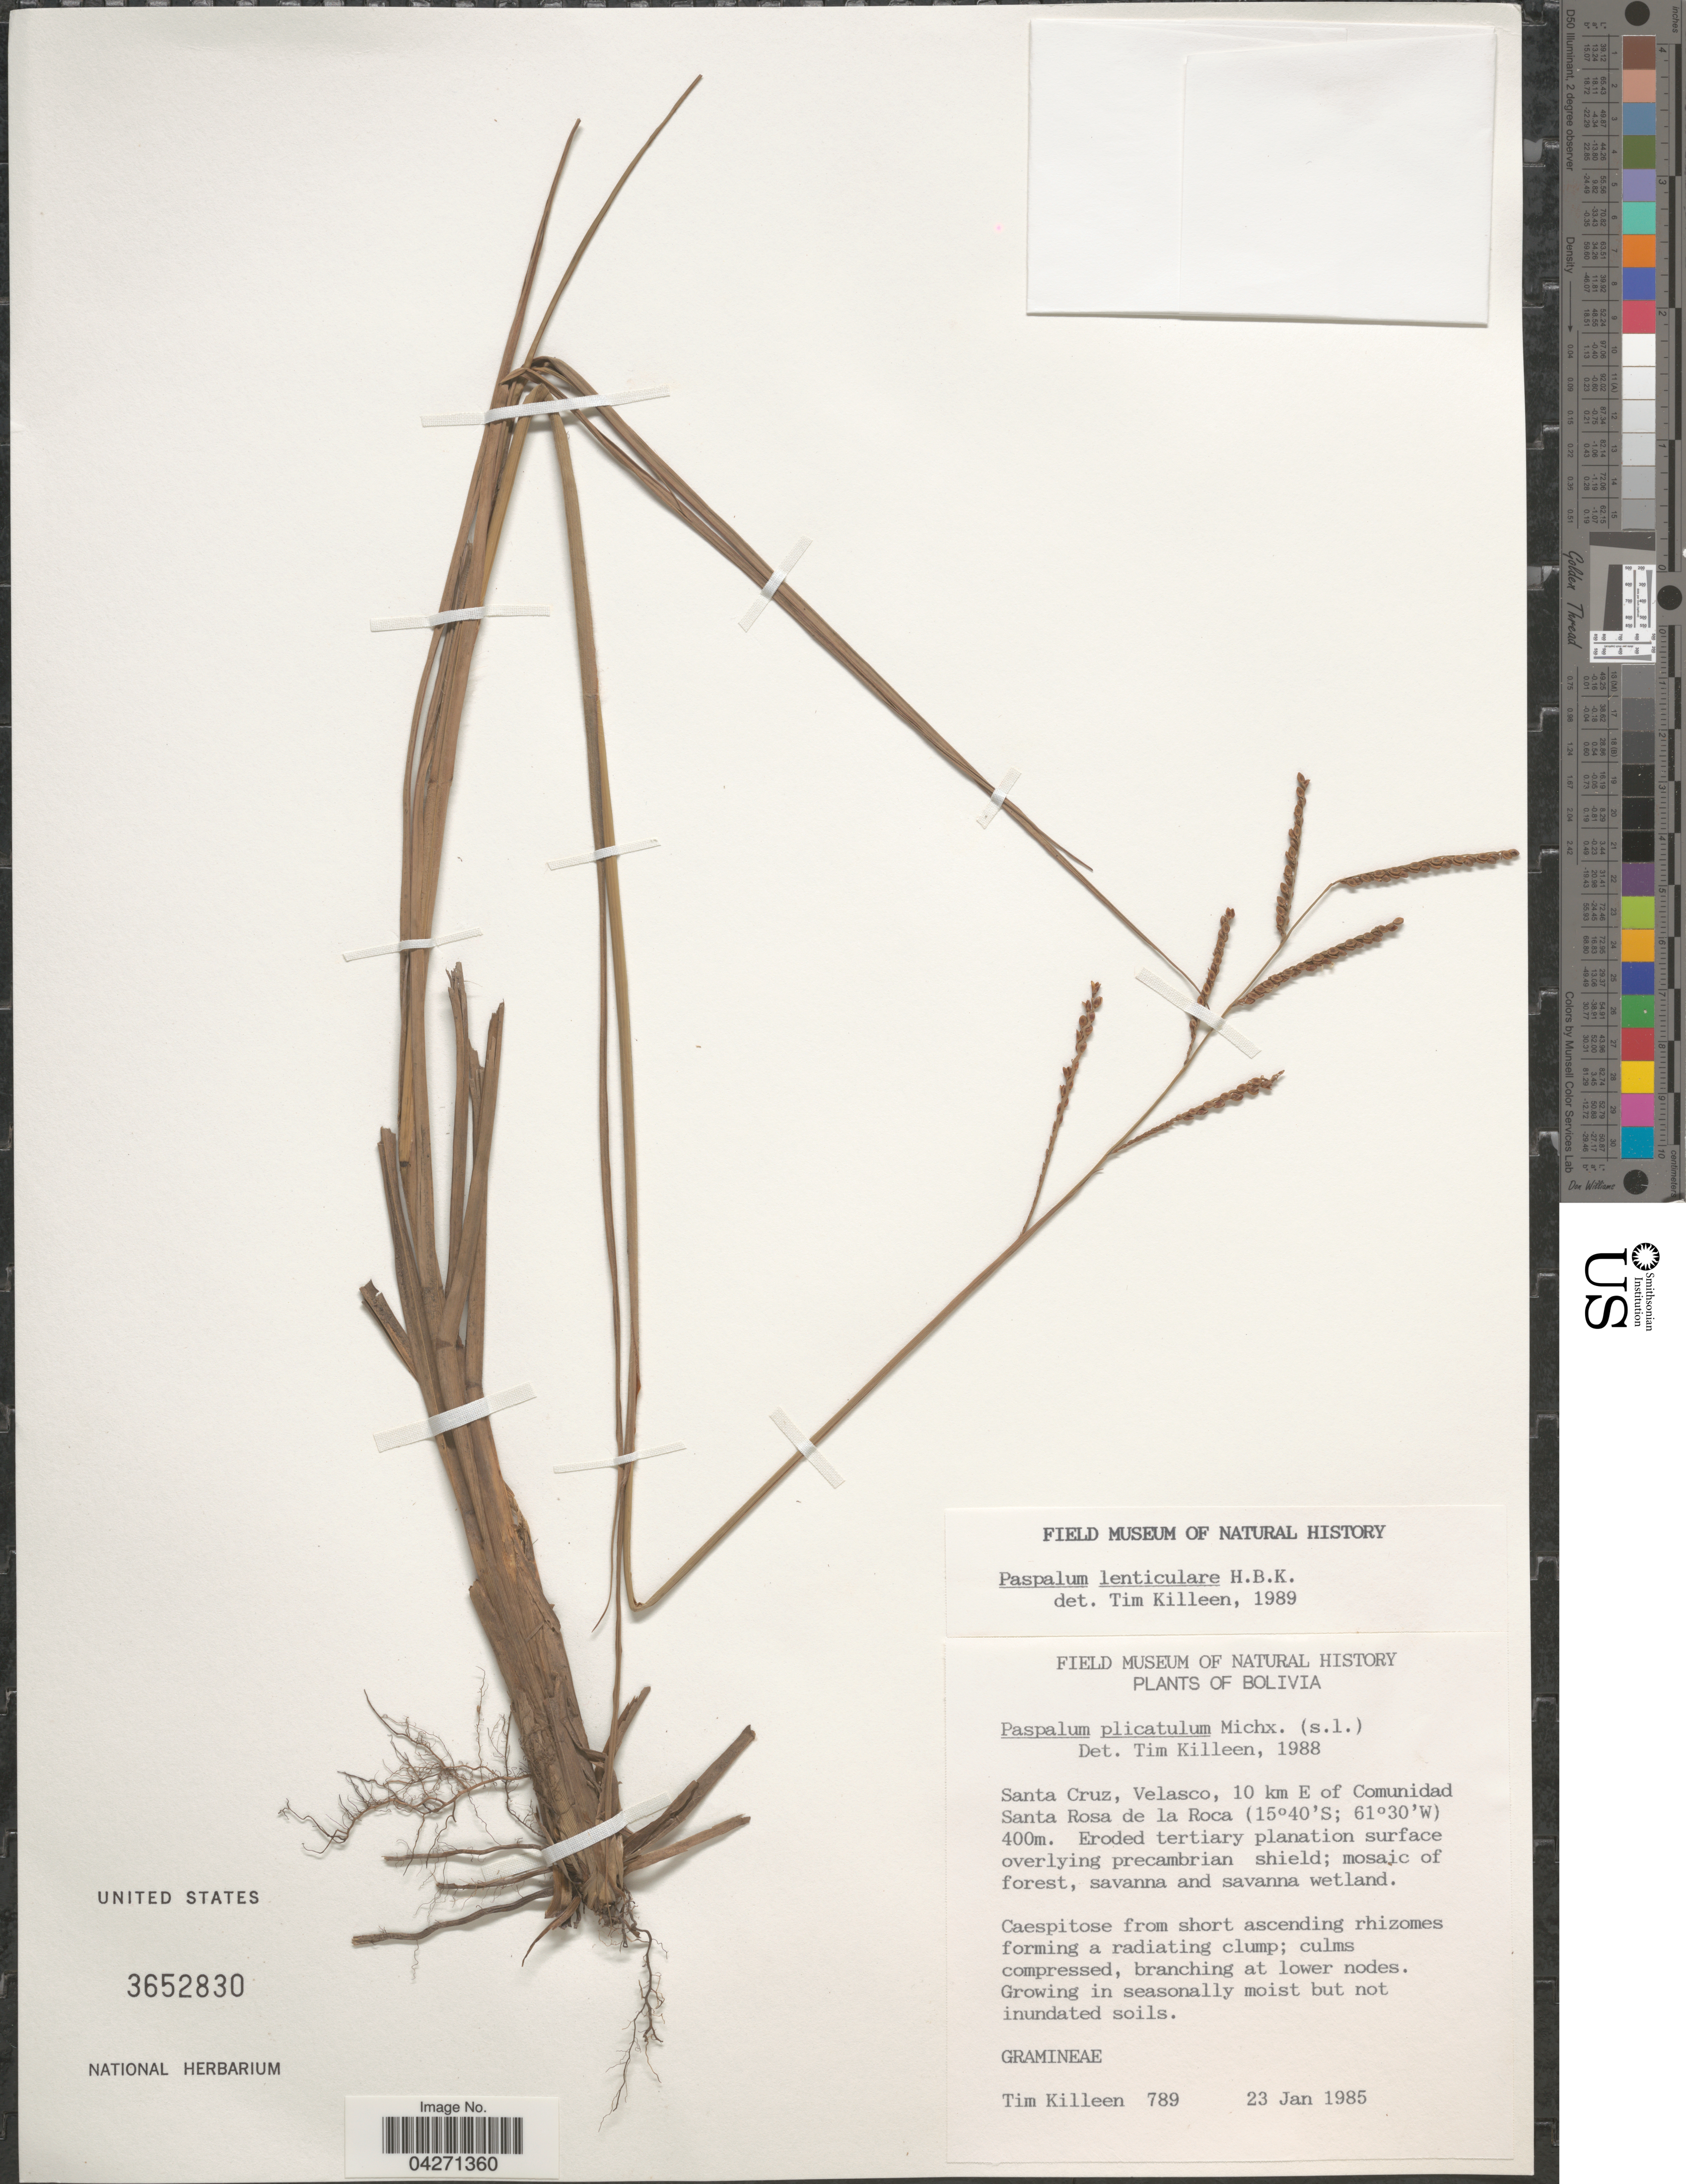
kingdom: Plantae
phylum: Tracheophyta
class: Liliopsida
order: Poales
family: Poaceae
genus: Paspalum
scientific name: Paspalum lenticulare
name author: Kunth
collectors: T. J. Killeen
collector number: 789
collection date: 1985-01-23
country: Bolivia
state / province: Santa Cruz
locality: Velasco, 10 km E of Comunidad Santa Rosa de la Roca.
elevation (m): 400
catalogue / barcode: US 3652830